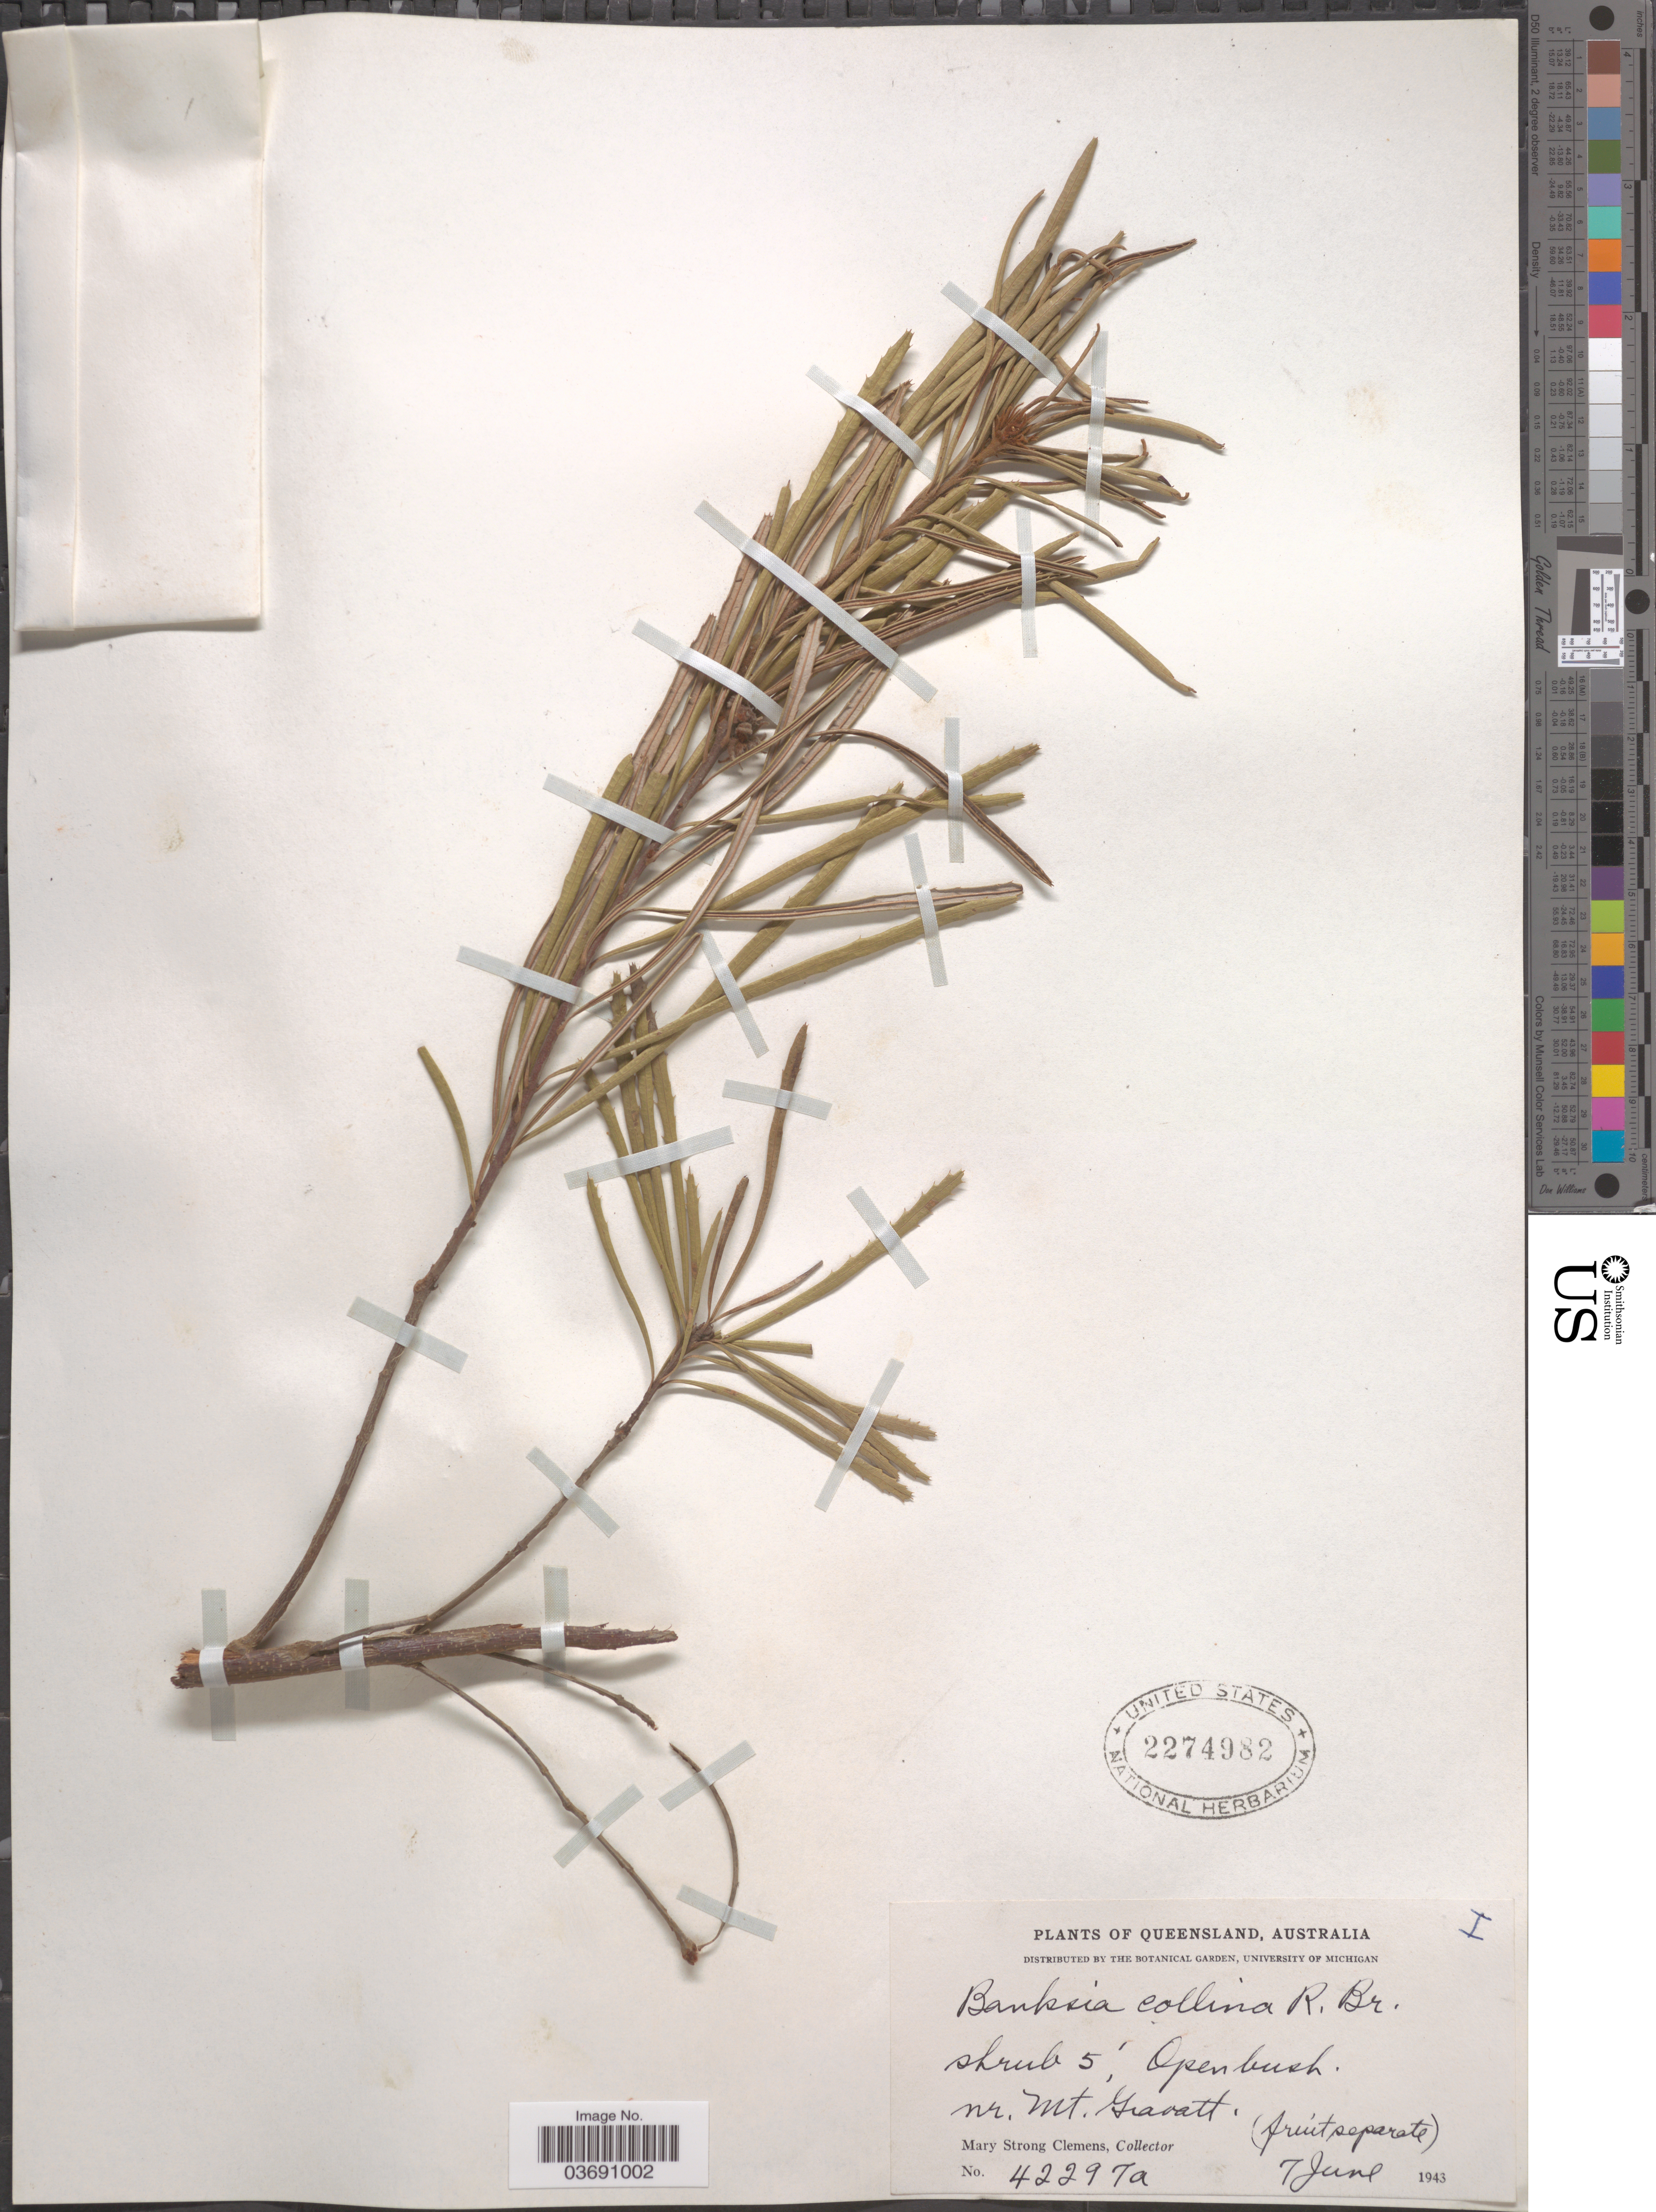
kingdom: Plantae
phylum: Tracheophyta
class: Magnoliopsida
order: Proteales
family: Proteaceae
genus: Banksia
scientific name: Banksia collina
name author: R. Br.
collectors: M. S. Clemens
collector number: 42297a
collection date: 1943-06-07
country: Australia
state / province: Queensland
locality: Ne. Mt. Gravatt.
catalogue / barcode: US 2274982